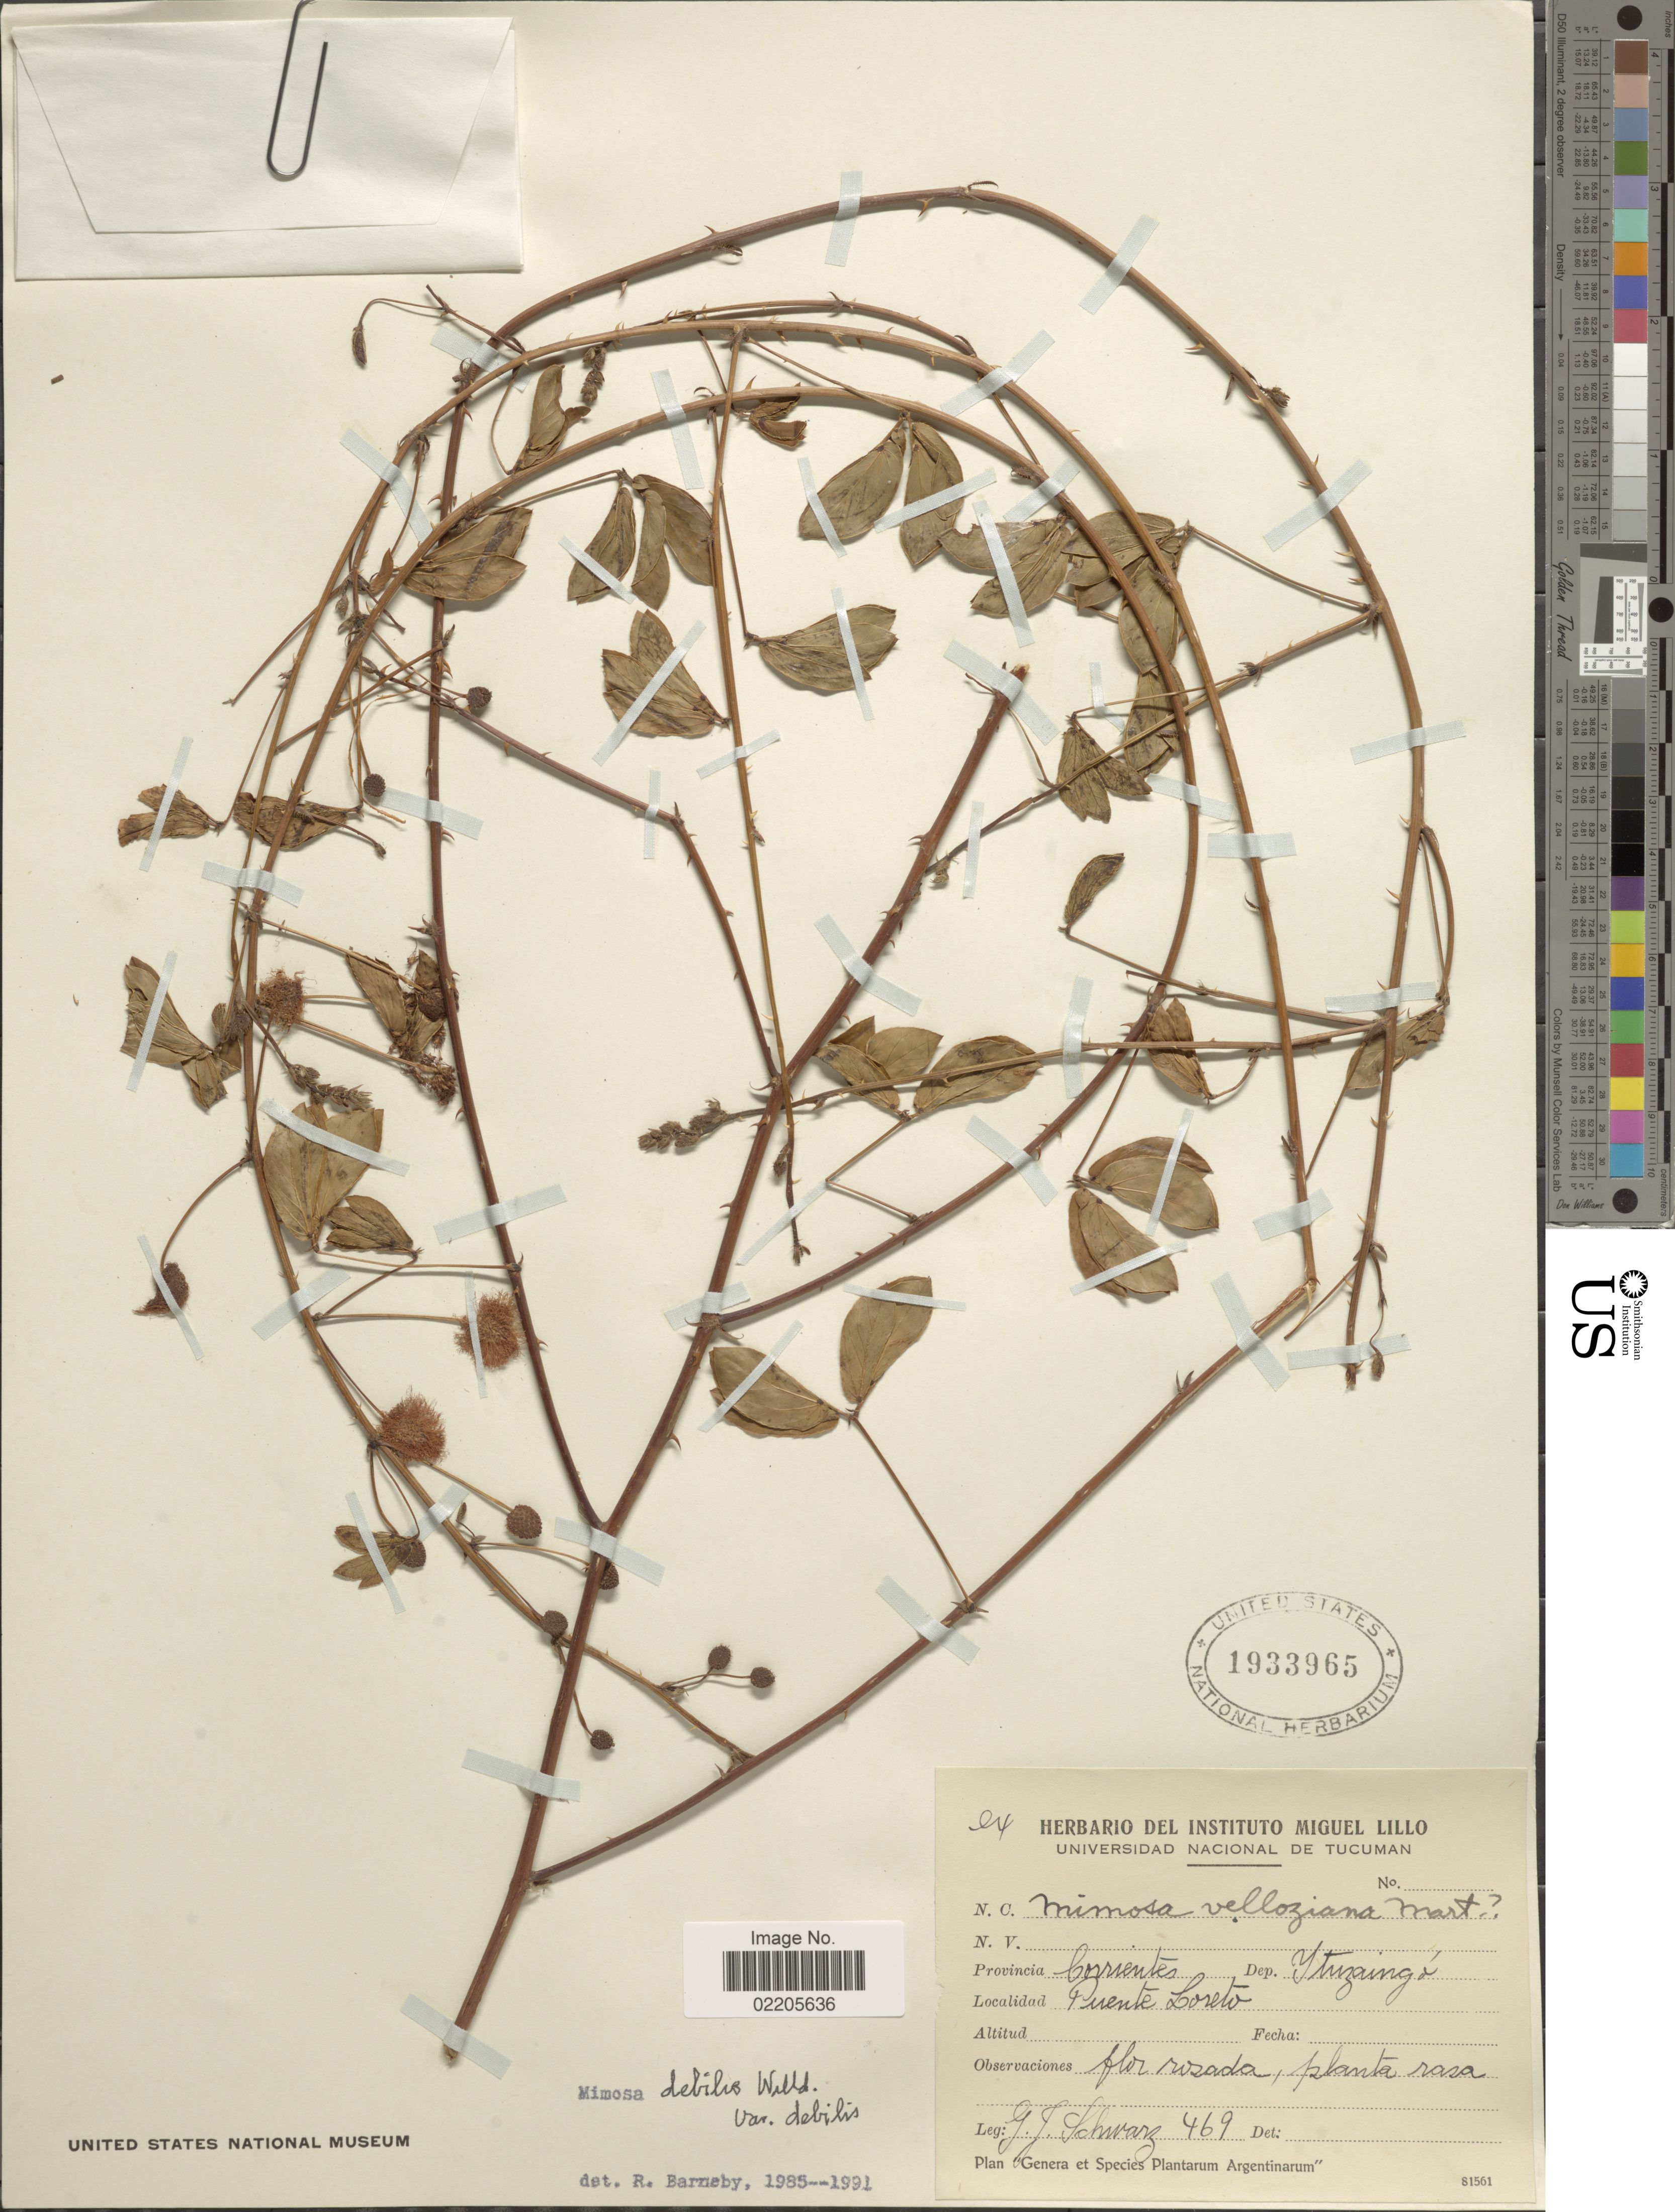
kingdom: Plantae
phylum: Tracheophyta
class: Magnoliopsida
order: Fabales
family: Fabaceae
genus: Mimosa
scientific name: Mimosa debilis var. debilis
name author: Humb. & Bonpl. ex Willd.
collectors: G. J. Schwarz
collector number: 469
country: Argentina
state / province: Corrientes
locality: Provincia Corrientes. Dep. Ituzainga. Puente Loreto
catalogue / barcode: US 1933965